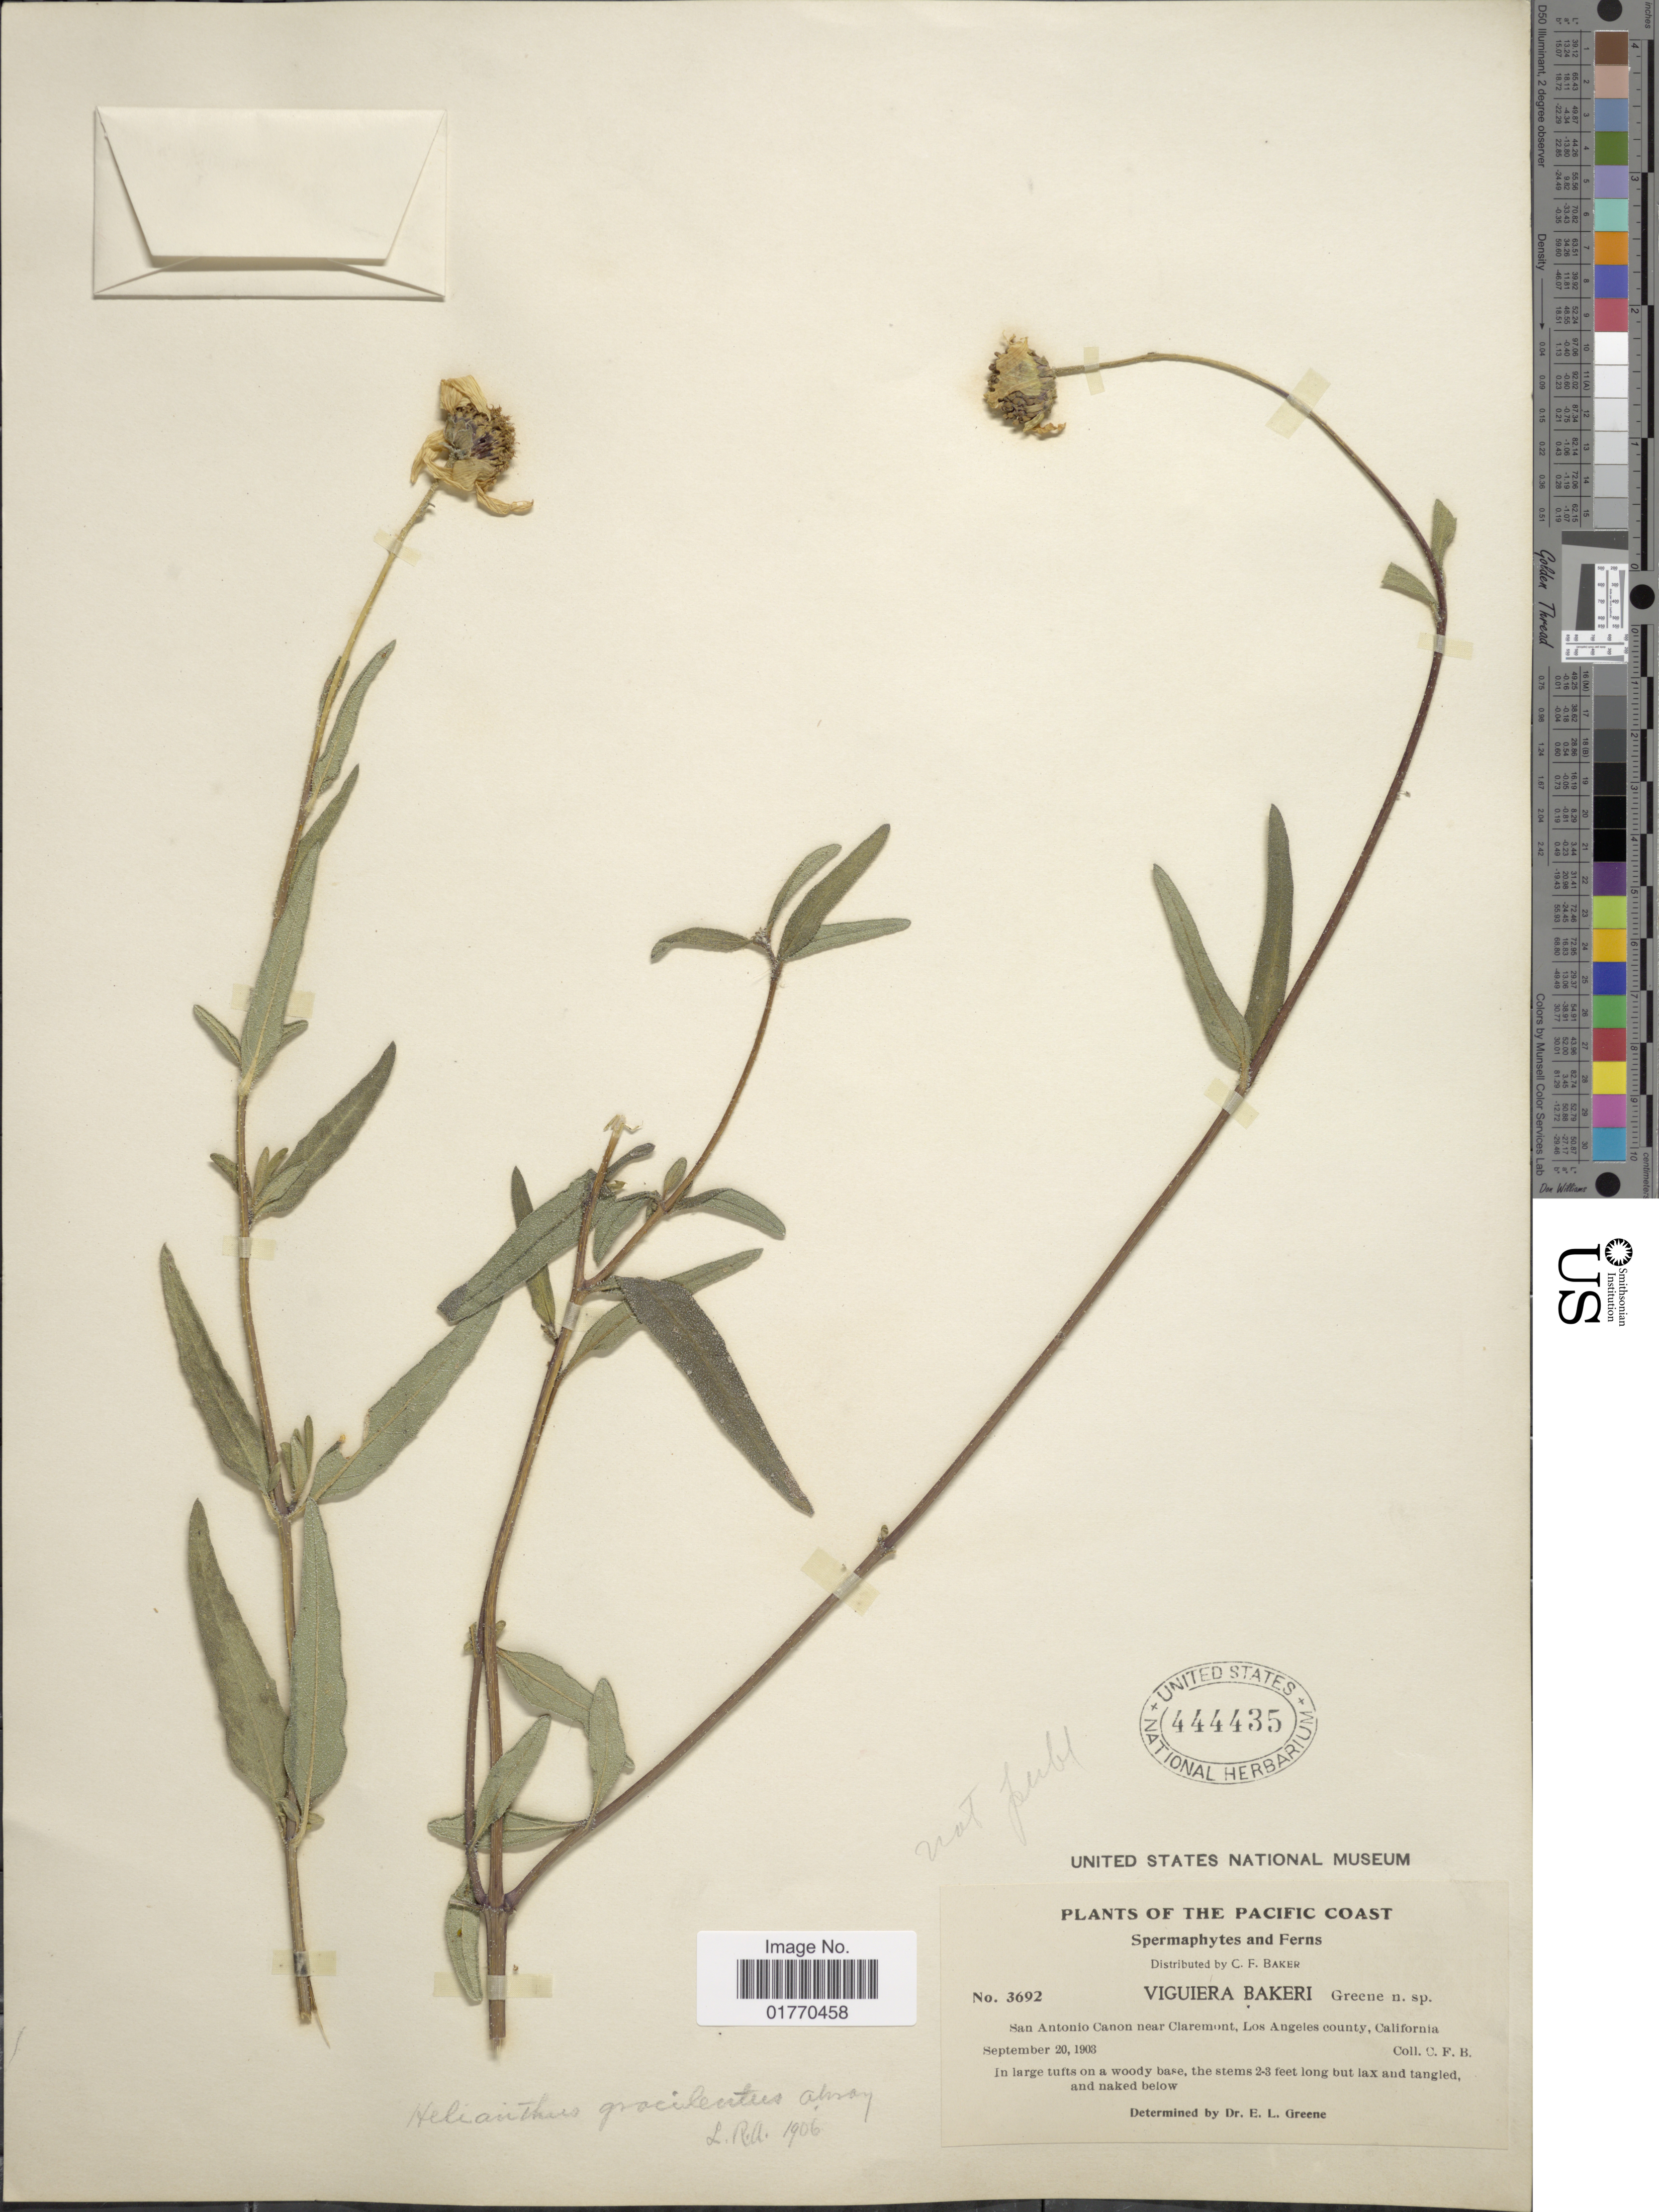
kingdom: Plantae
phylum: Tracheophyta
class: Magnoliopsida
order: Asterales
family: Asteraceae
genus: Helianthus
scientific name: Helianthus gracilentus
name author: A. Gray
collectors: C. F. Baker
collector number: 3692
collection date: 1903-09-20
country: United States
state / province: California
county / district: Los Angeles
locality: The Pacific Coast;, San Antonio Canon near Claremont, Los Angeles county, California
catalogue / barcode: US 444435